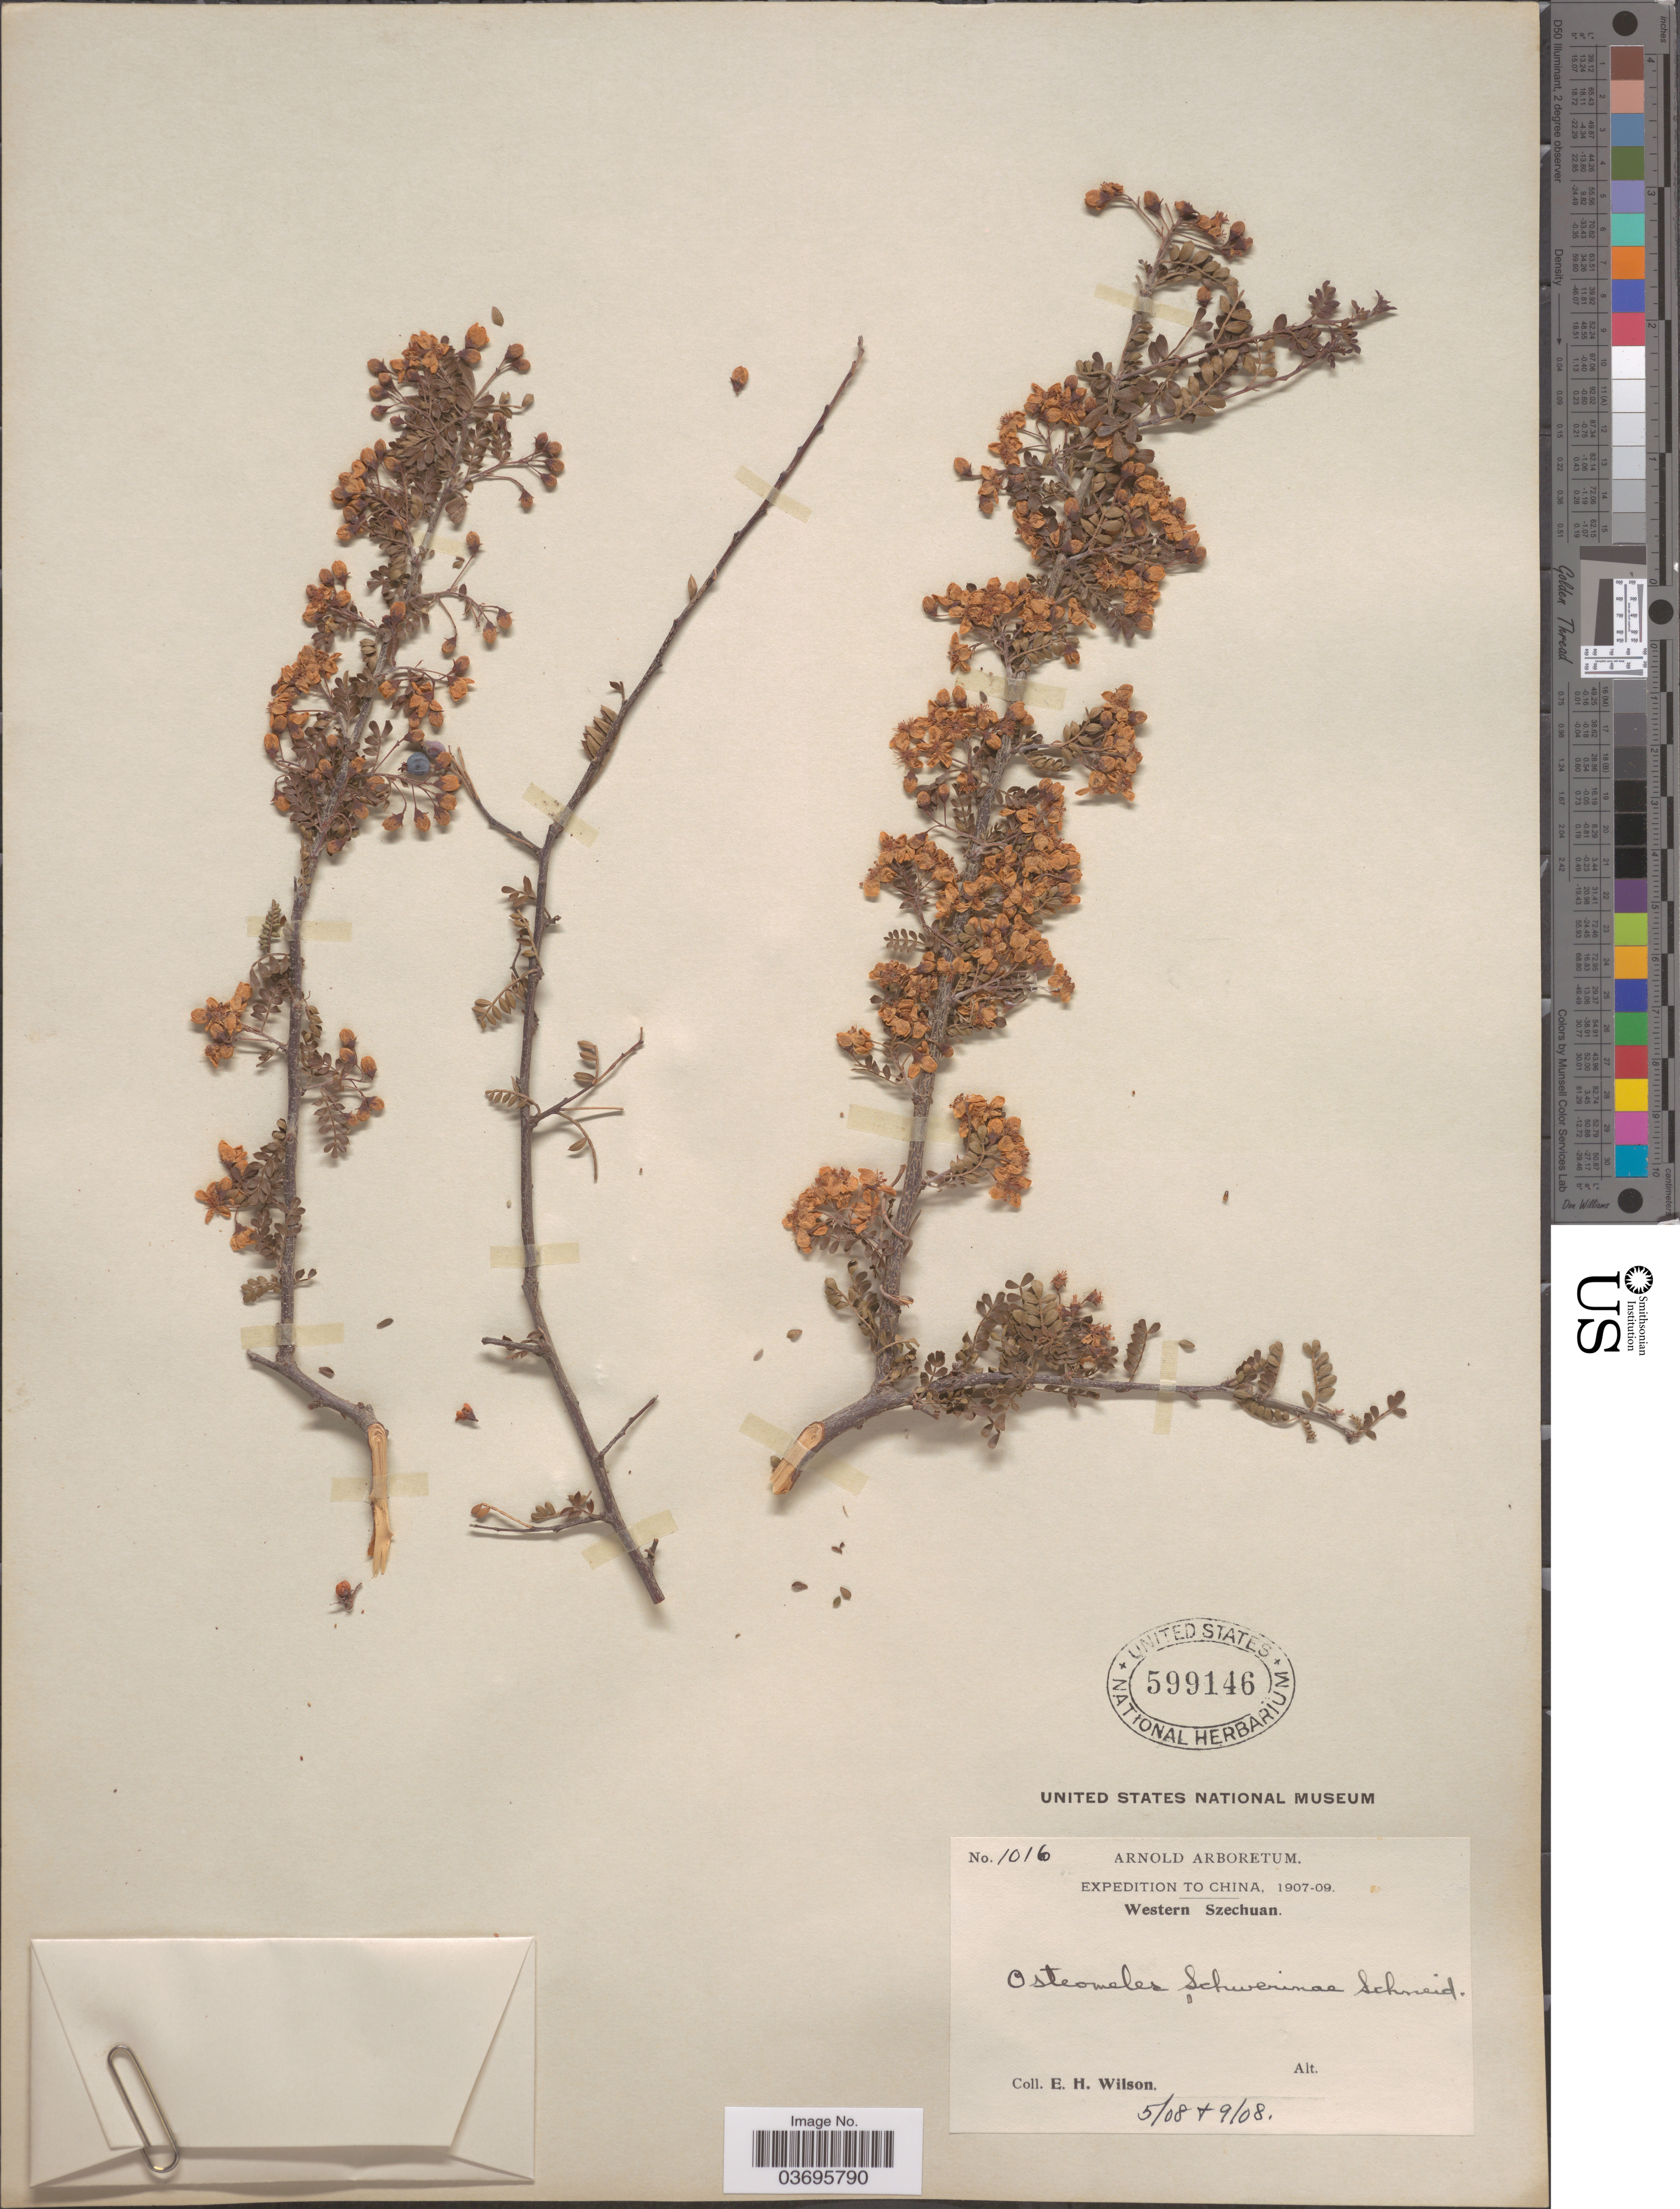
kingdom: Plantae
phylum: Tracheophyta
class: Magnoliopsida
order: Rosales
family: Rosaceae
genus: Osteomeles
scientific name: Osteomeles schwerinae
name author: C.K. Schneid.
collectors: E. Wilson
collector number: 1016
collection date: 1908-05/1908-09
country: China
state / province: Sichuan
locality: Western Szechuan.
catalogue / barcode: US 599146